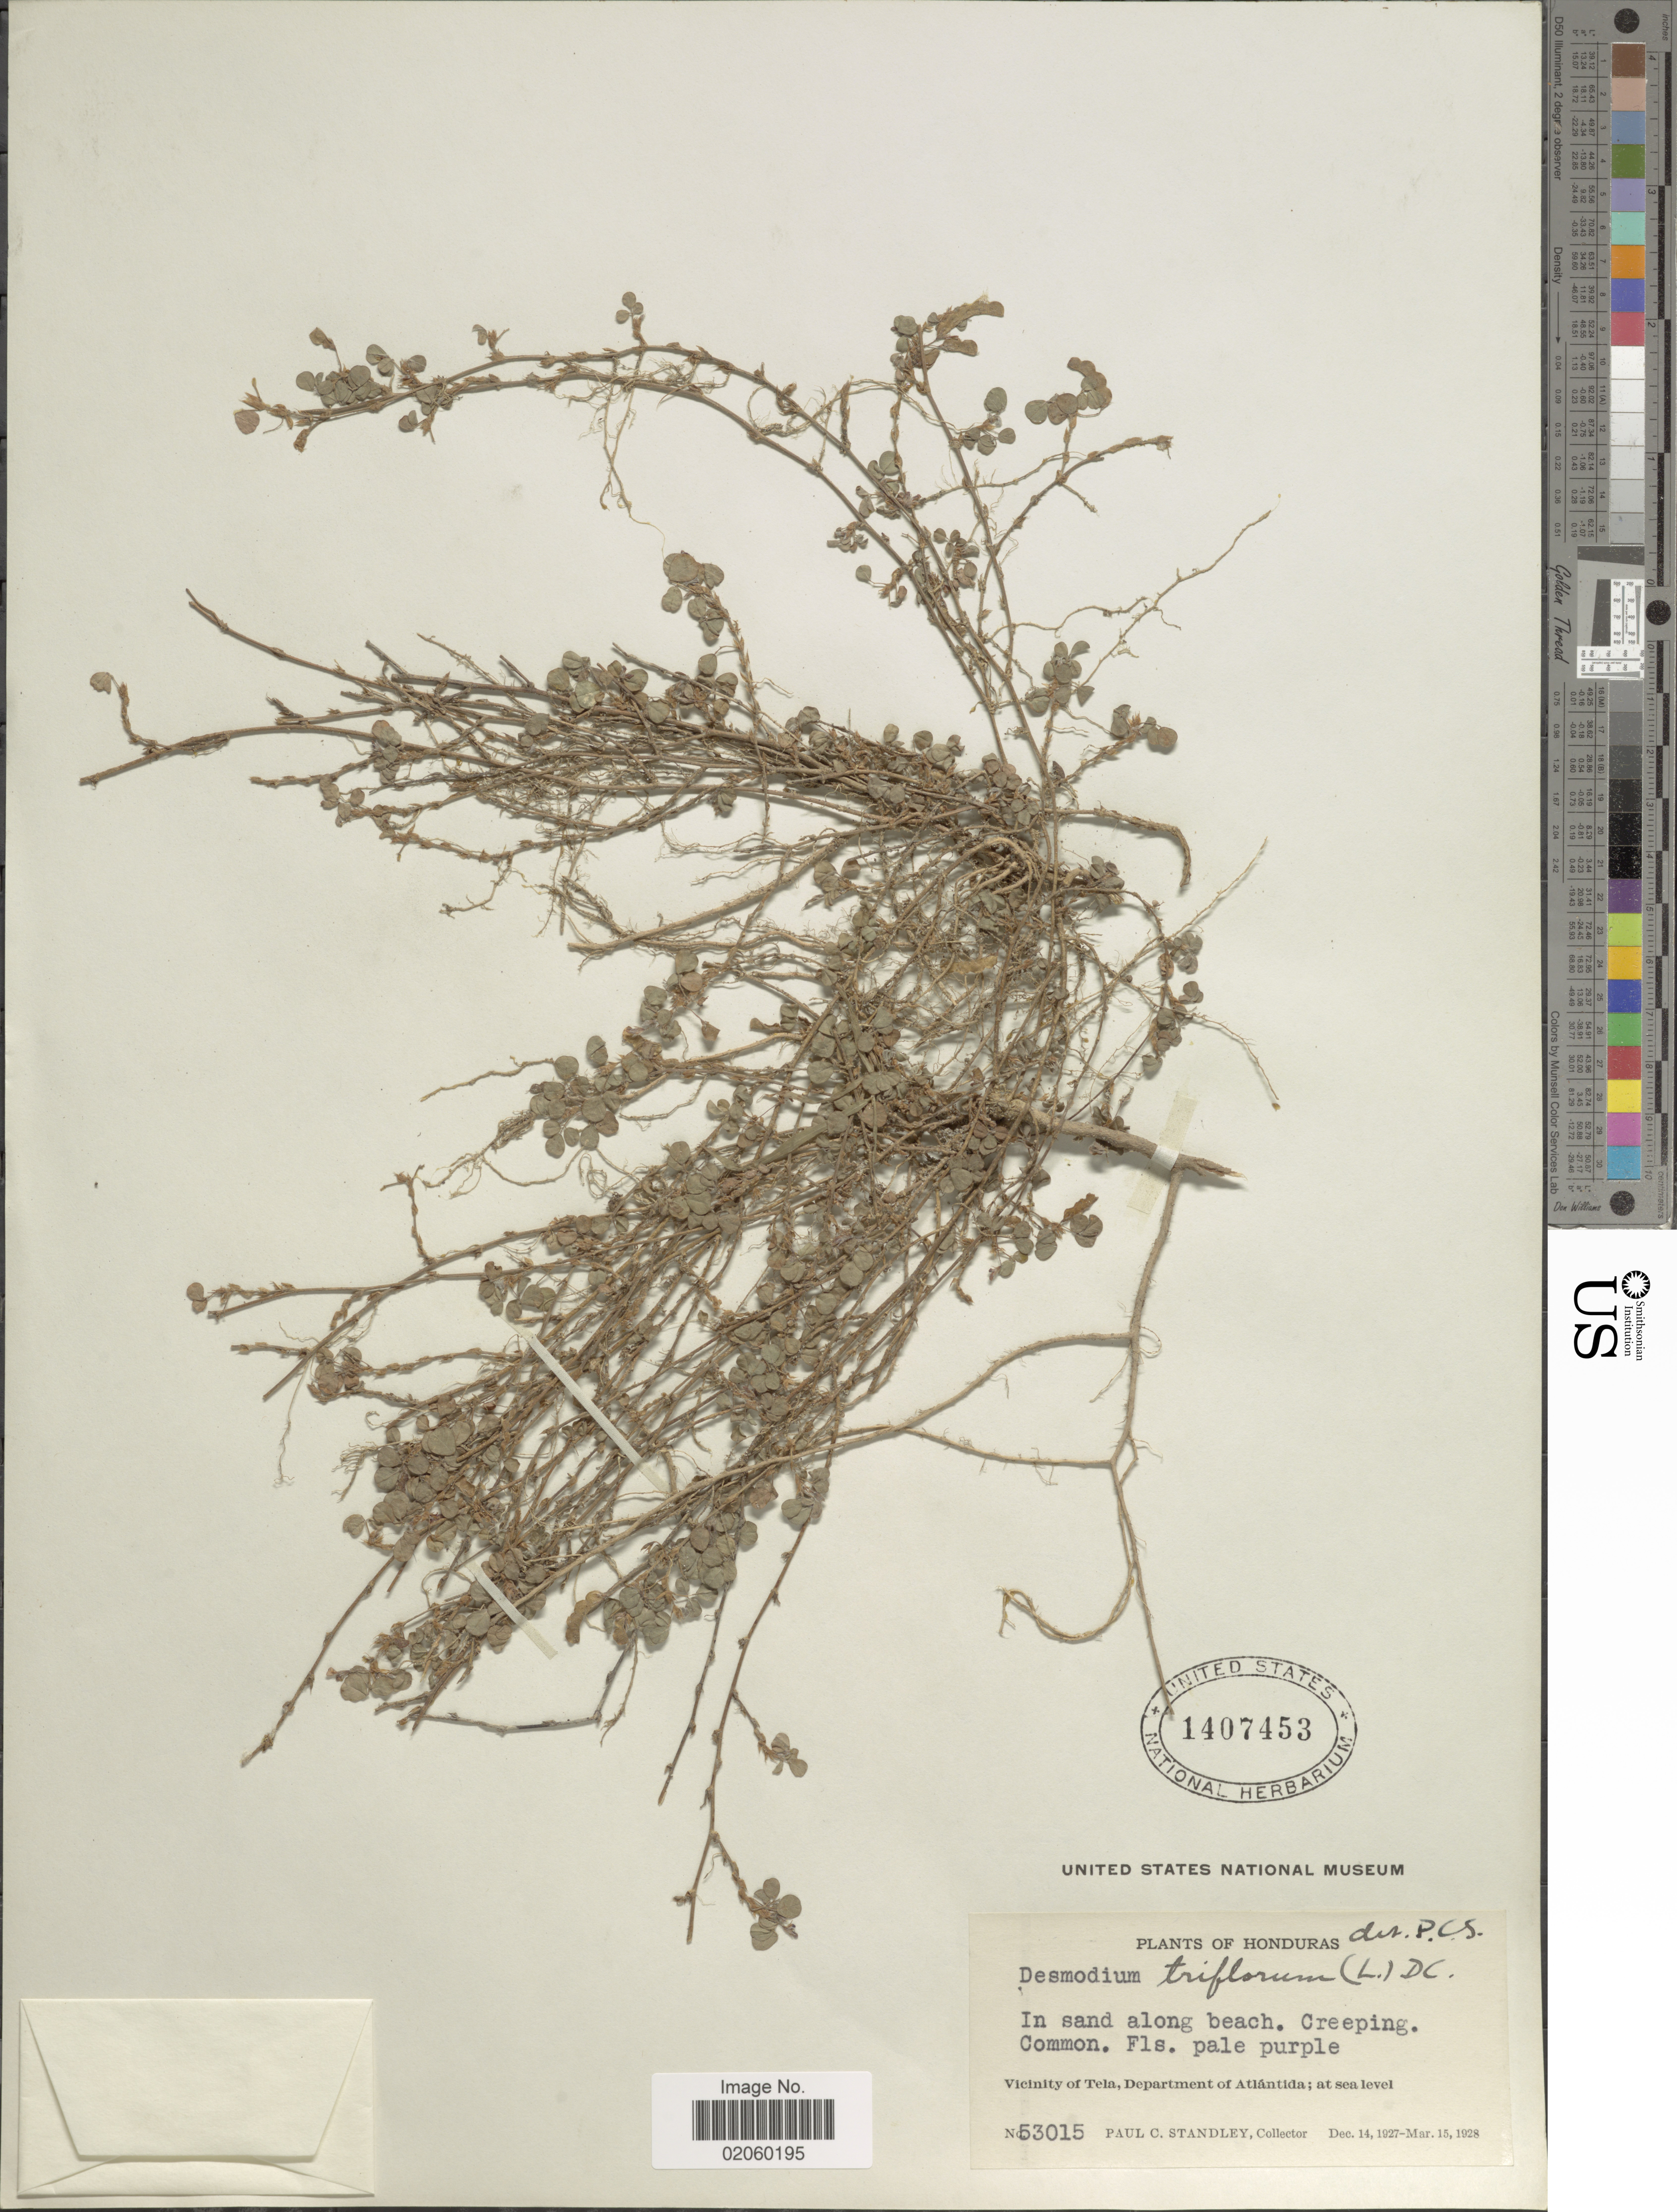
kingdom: Plantae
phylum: Tracheophyta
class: Magnoliopsida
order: Fabales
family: Fabaceae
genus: Grona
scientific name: Grona triflora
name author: (L.) H. Ohashi & K. Ohashi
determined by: Strong, Mark T., (BOT), Smithsonian Institution - National Museum of Natural History (UNITED STATES)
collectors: P. C. Standley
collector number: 53015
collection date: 1927-12-14/1928-03-15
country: Honduras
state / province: Atlántida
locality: Vicinity of Tela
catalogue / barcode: US 1407453